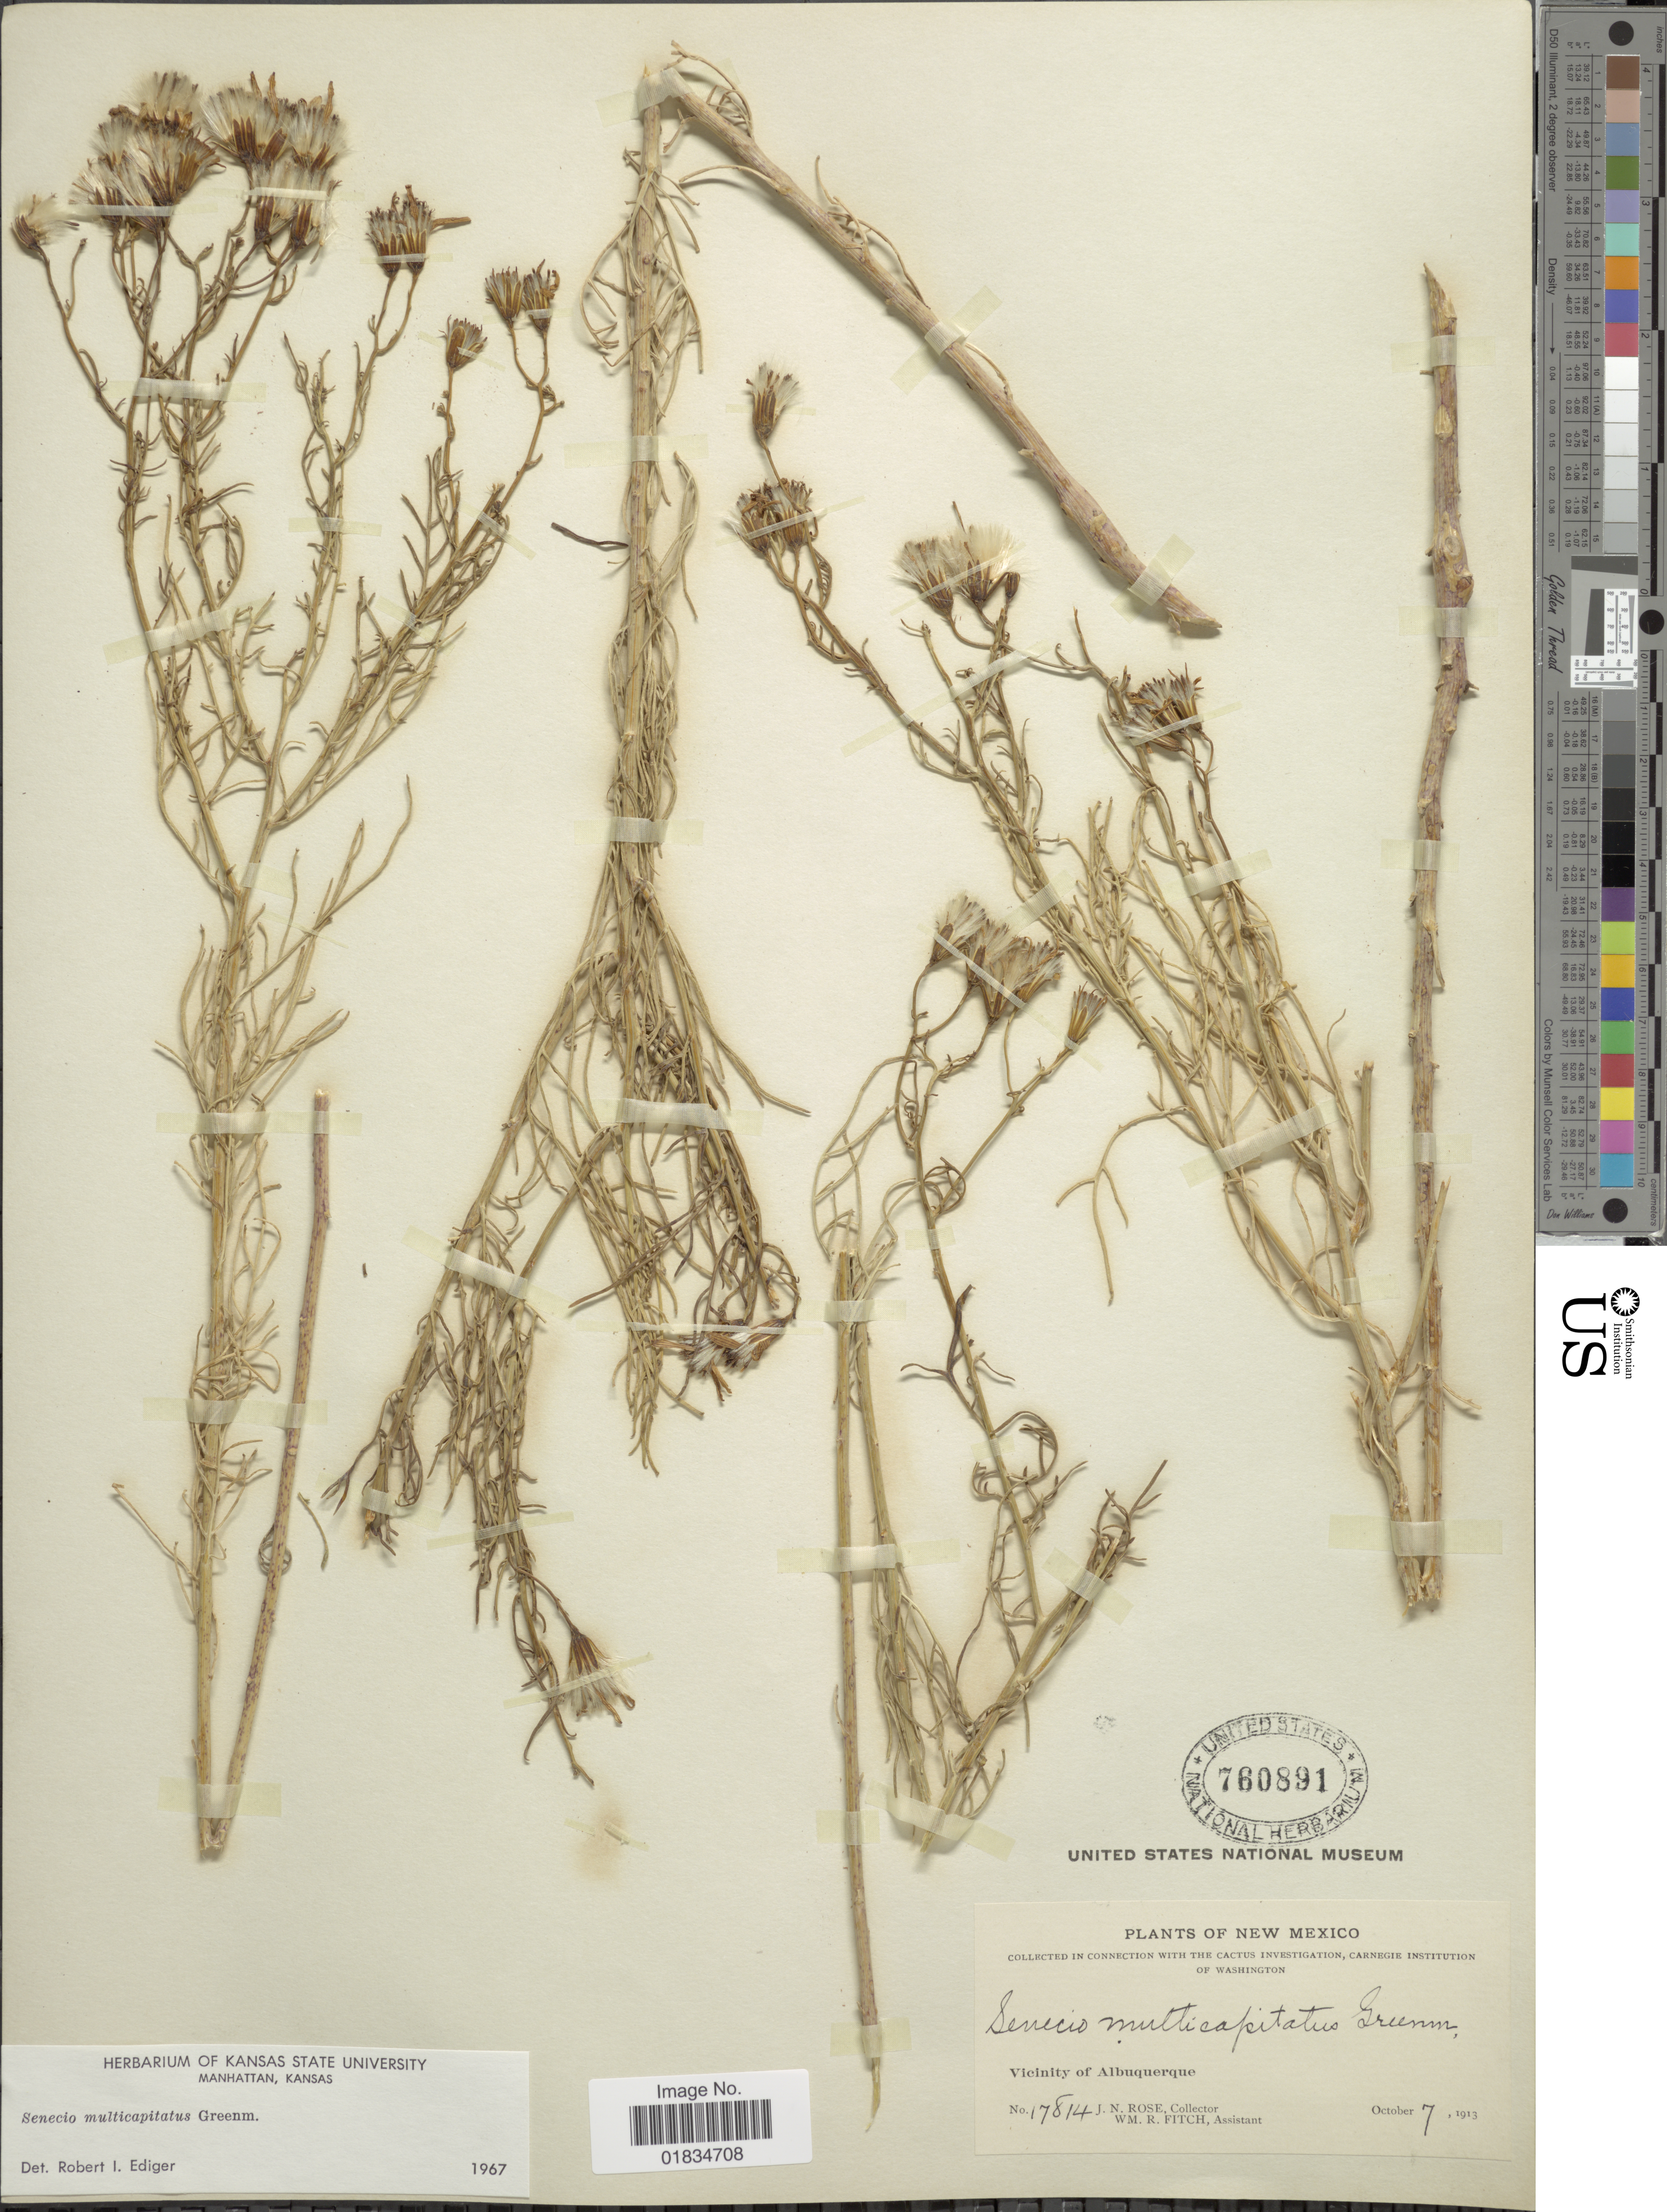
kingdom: Plantae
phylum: Tracheophyta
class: Magnoliopsida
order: Asterales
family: Asteraceae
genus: Senecio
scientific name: Senecio multicapitatus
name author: Greenm.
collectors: J. N. Rose & W. R. Fitch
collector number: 17814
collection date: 1913-10-07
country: United States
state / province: New Mexico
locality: Vicinity of Albuquerque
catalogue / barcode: US 760891